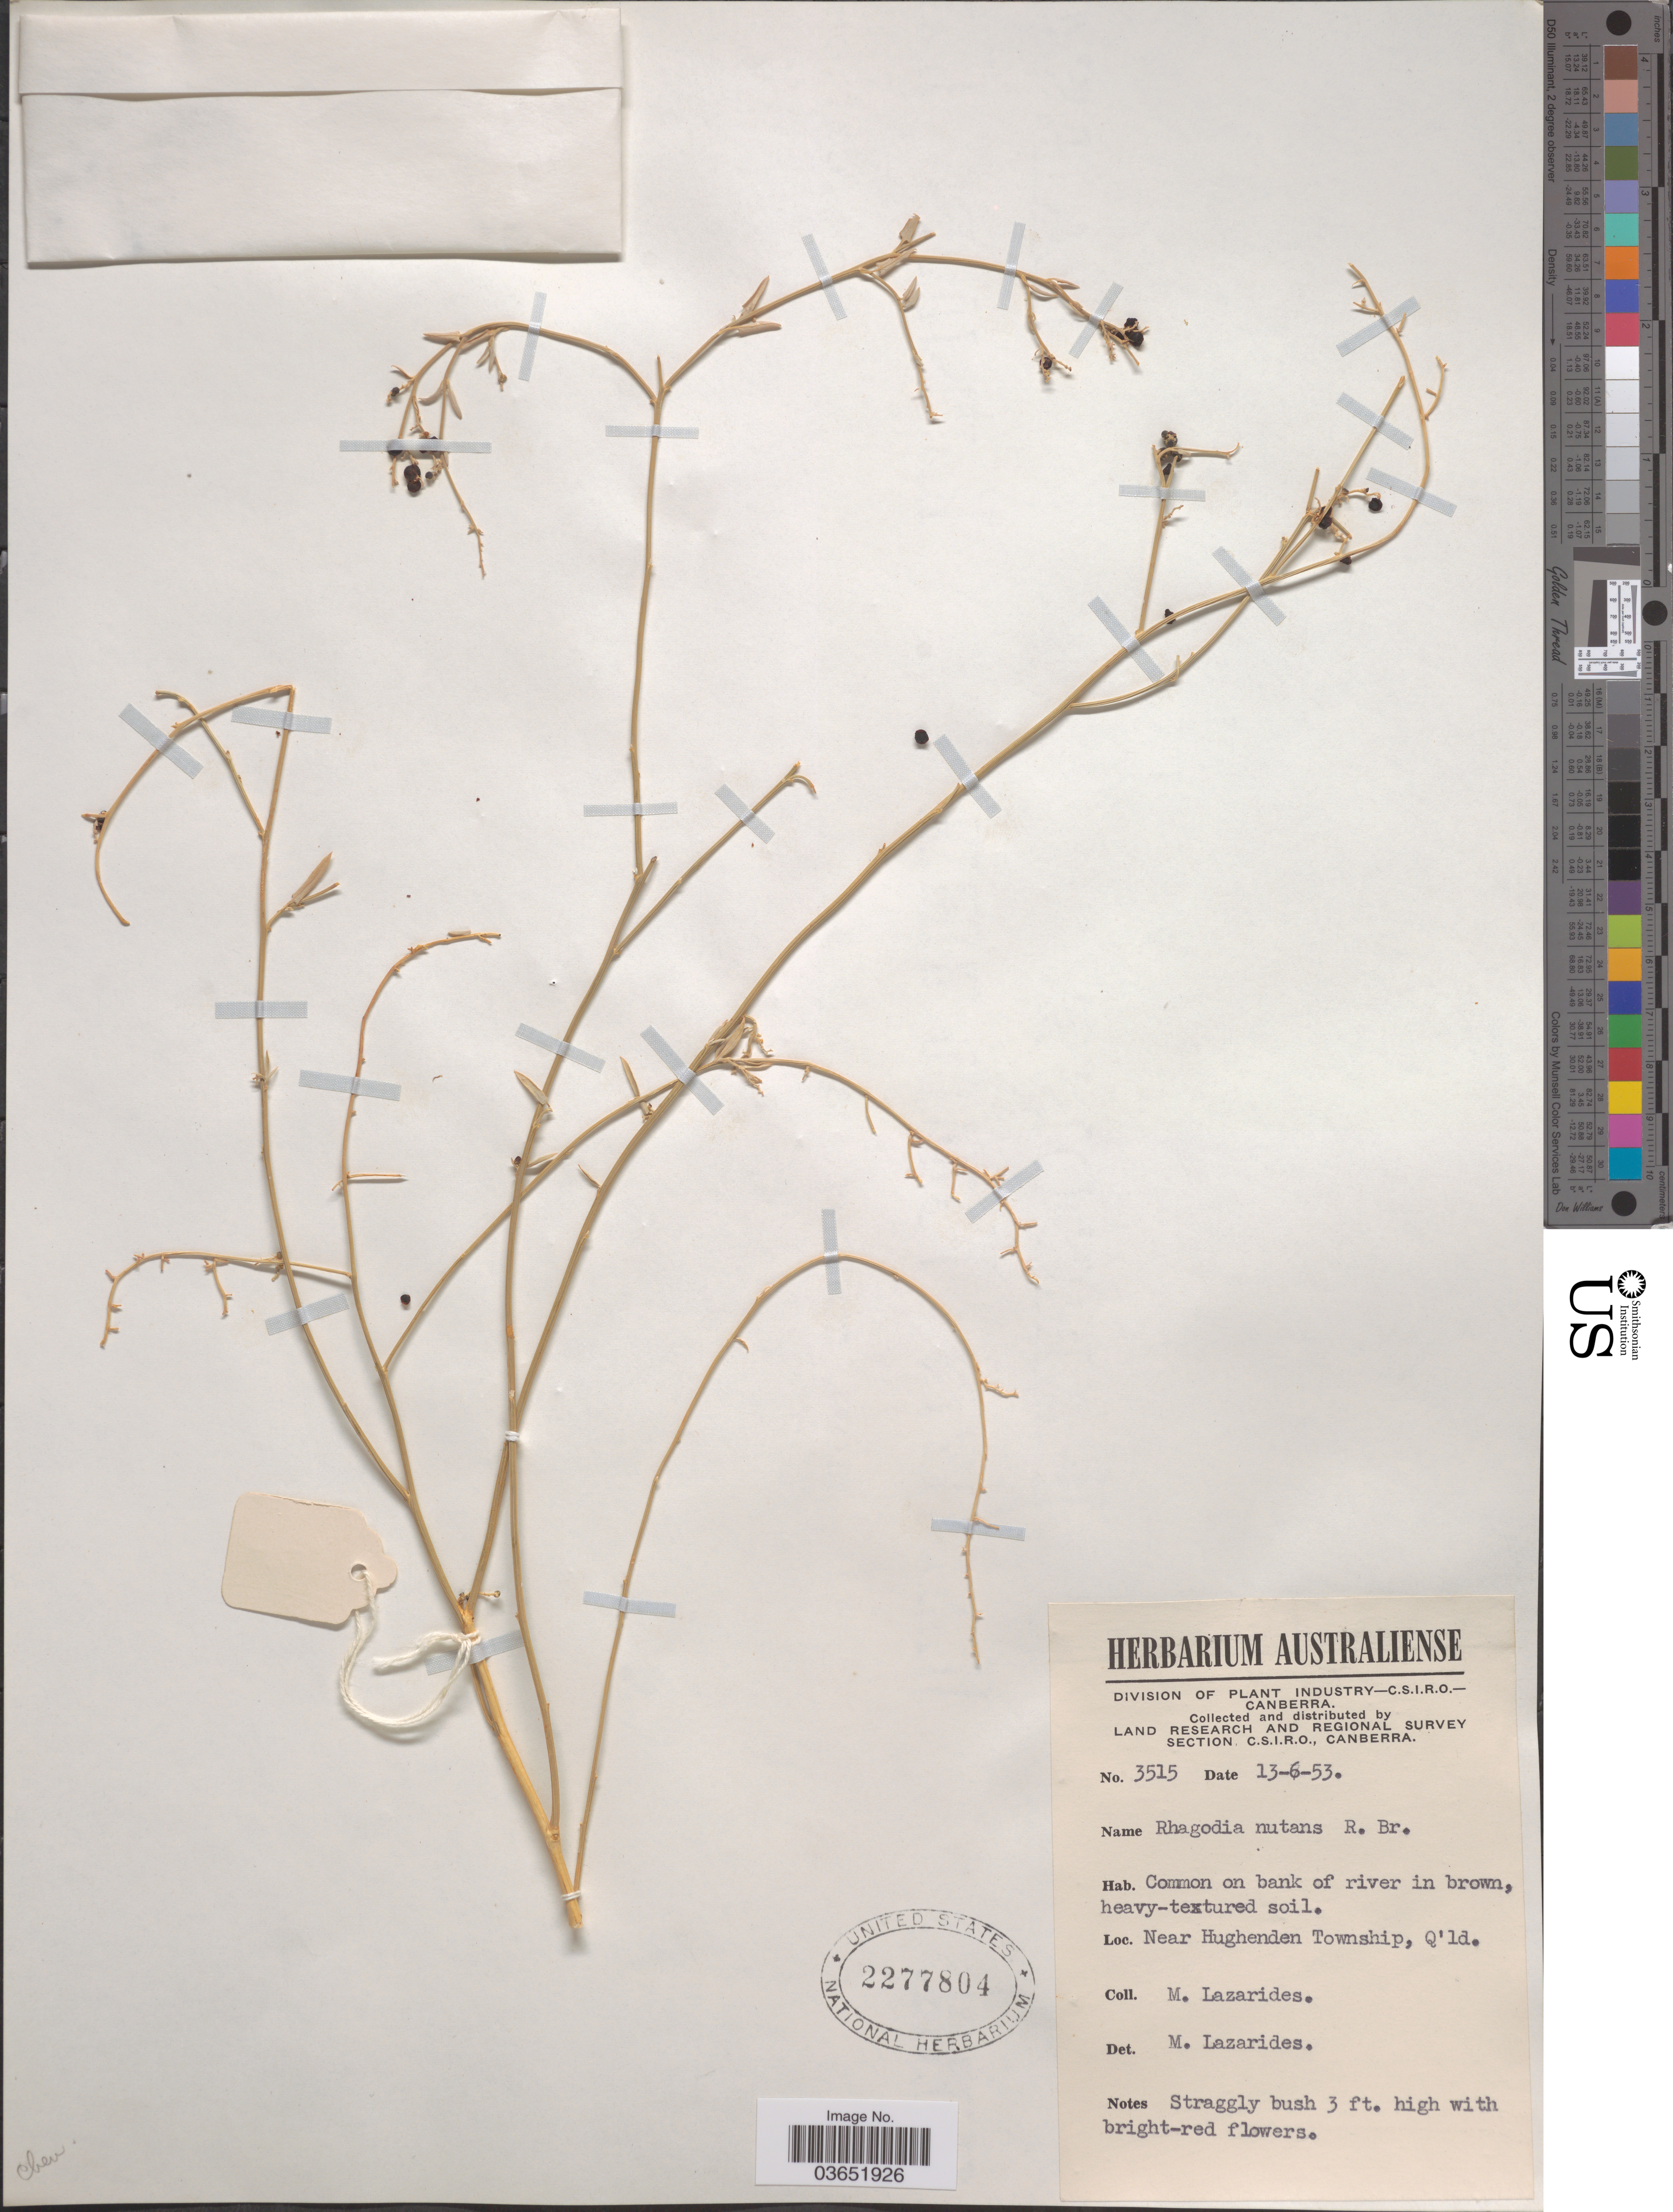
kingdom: Plantae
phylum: Tracheophyta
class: Magnoliopsida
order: Caryophyllales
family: Amaranthaceae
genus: Rhagodia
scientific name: Rhagodia nutans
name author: R. Br.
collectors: M. Lazarides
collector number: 3515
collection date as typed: Transcribed d/m/y: 13/6/53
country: Australia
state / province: Queensland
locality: Near Hughenden Township, Q'ld.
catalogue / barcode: US 2277804